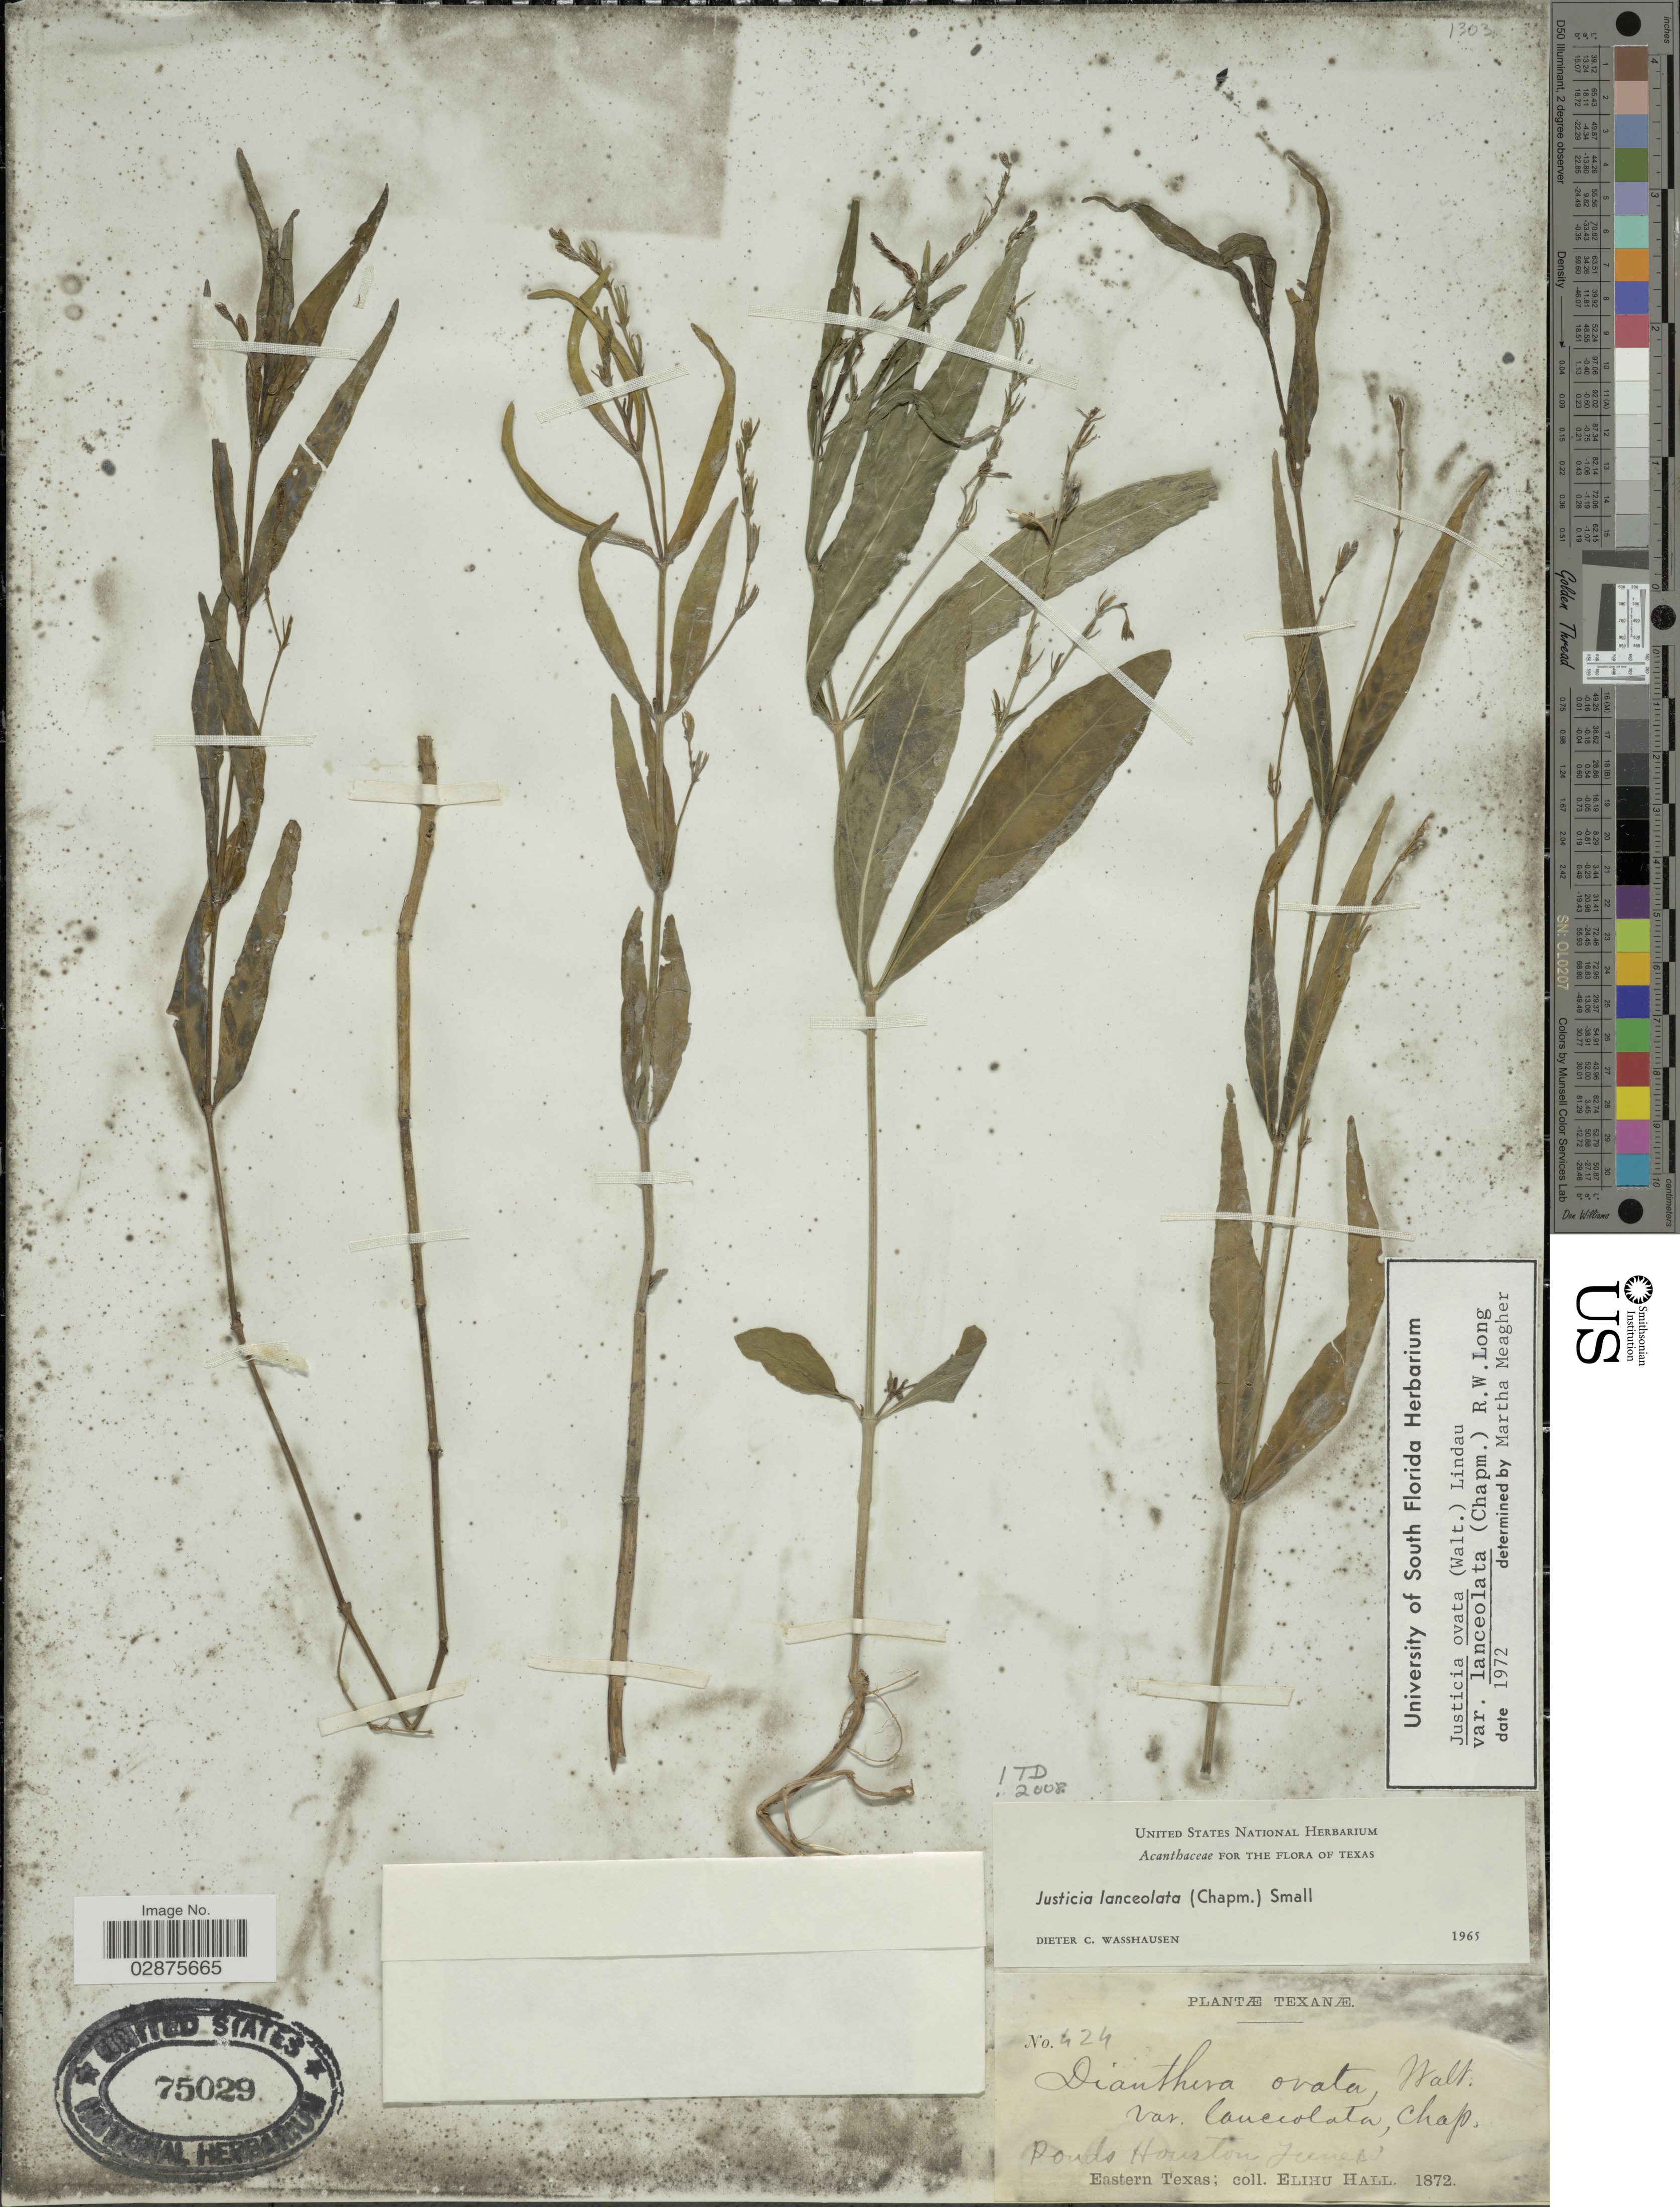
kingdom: Plantae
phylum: Tracheophyta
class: Magnoliopsida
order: Lamiales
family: Acanthaceae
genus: Justicia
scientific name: Justicia lanceolata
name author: (Chapm.) Small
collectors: E. Hall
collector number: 424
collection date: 1872-06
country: United States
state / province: Texas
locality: Ponds Houston. Eastern Texas.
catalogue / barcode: US 75029